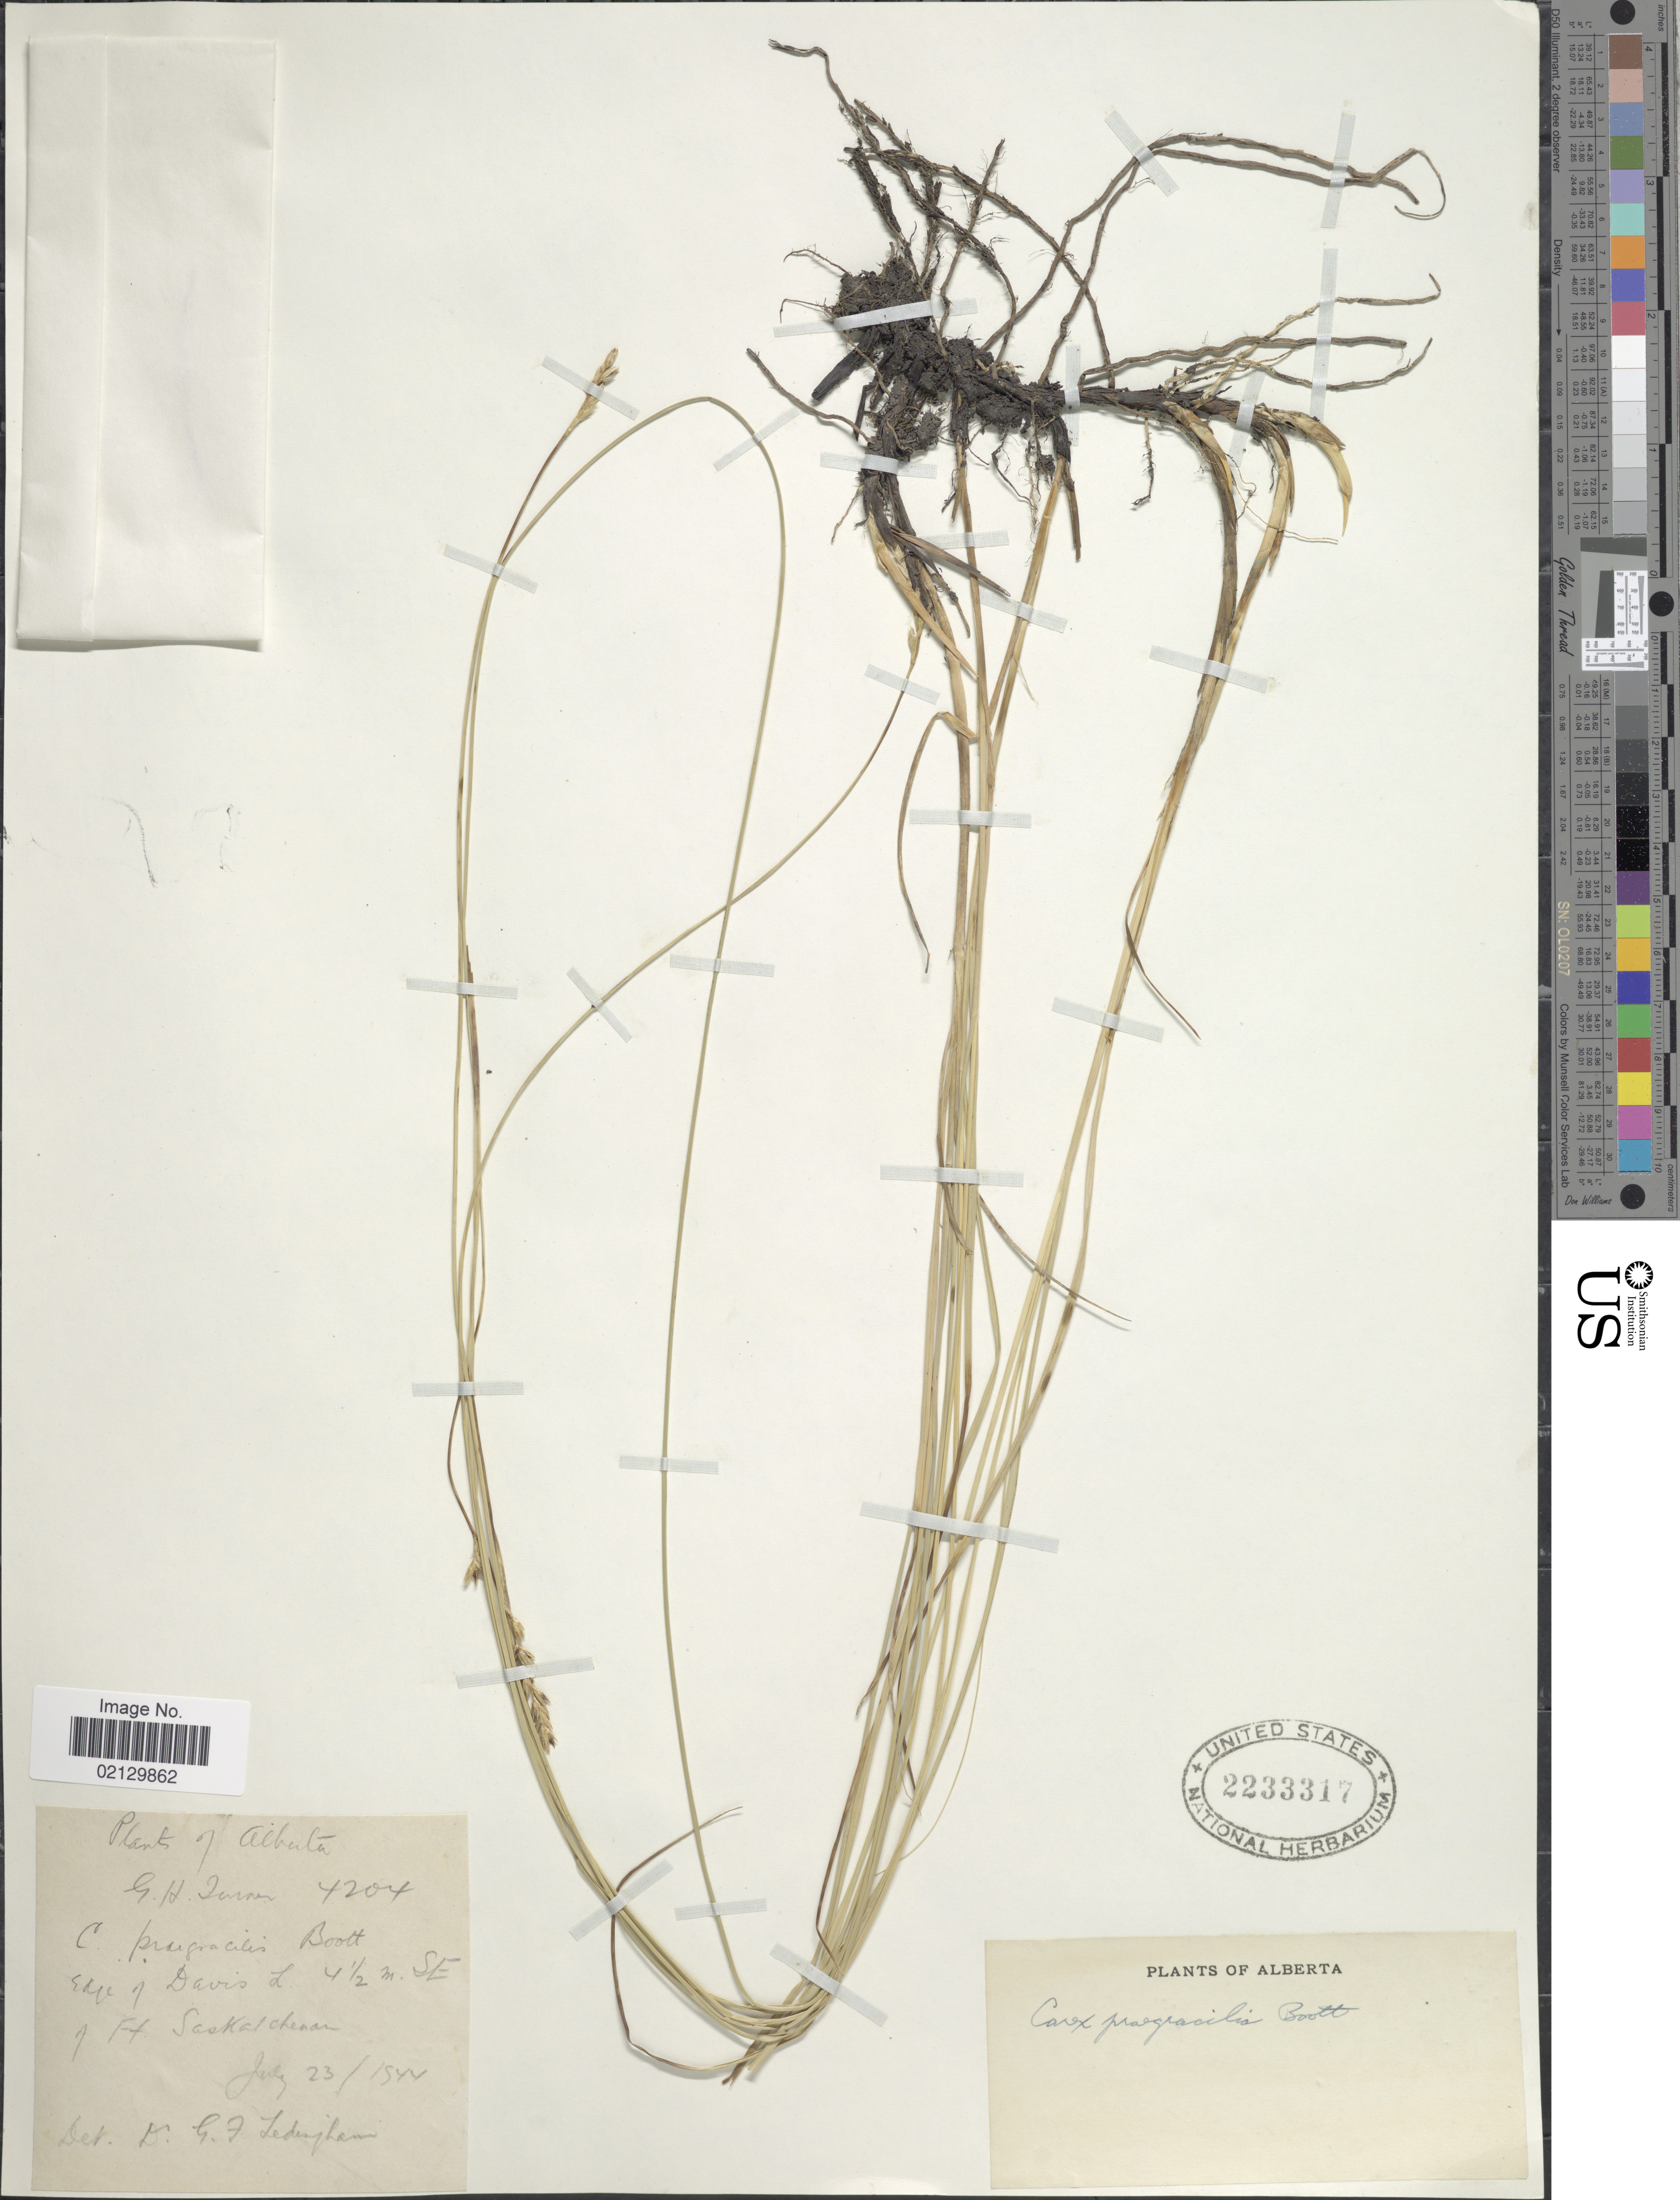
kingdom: Plantae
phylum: Tracheophyta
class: Liliopsida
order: Poales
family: Cyperaceae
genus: Carex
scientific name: Carex praegracilis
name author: W. Boott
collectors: G. H. Turner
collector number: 4204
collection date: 1944-07-23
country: Canada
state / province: Alberta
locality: Edge of Davis L. 4½ m. SE. of Ft. Saskatchewan.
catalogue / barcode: US 2233317